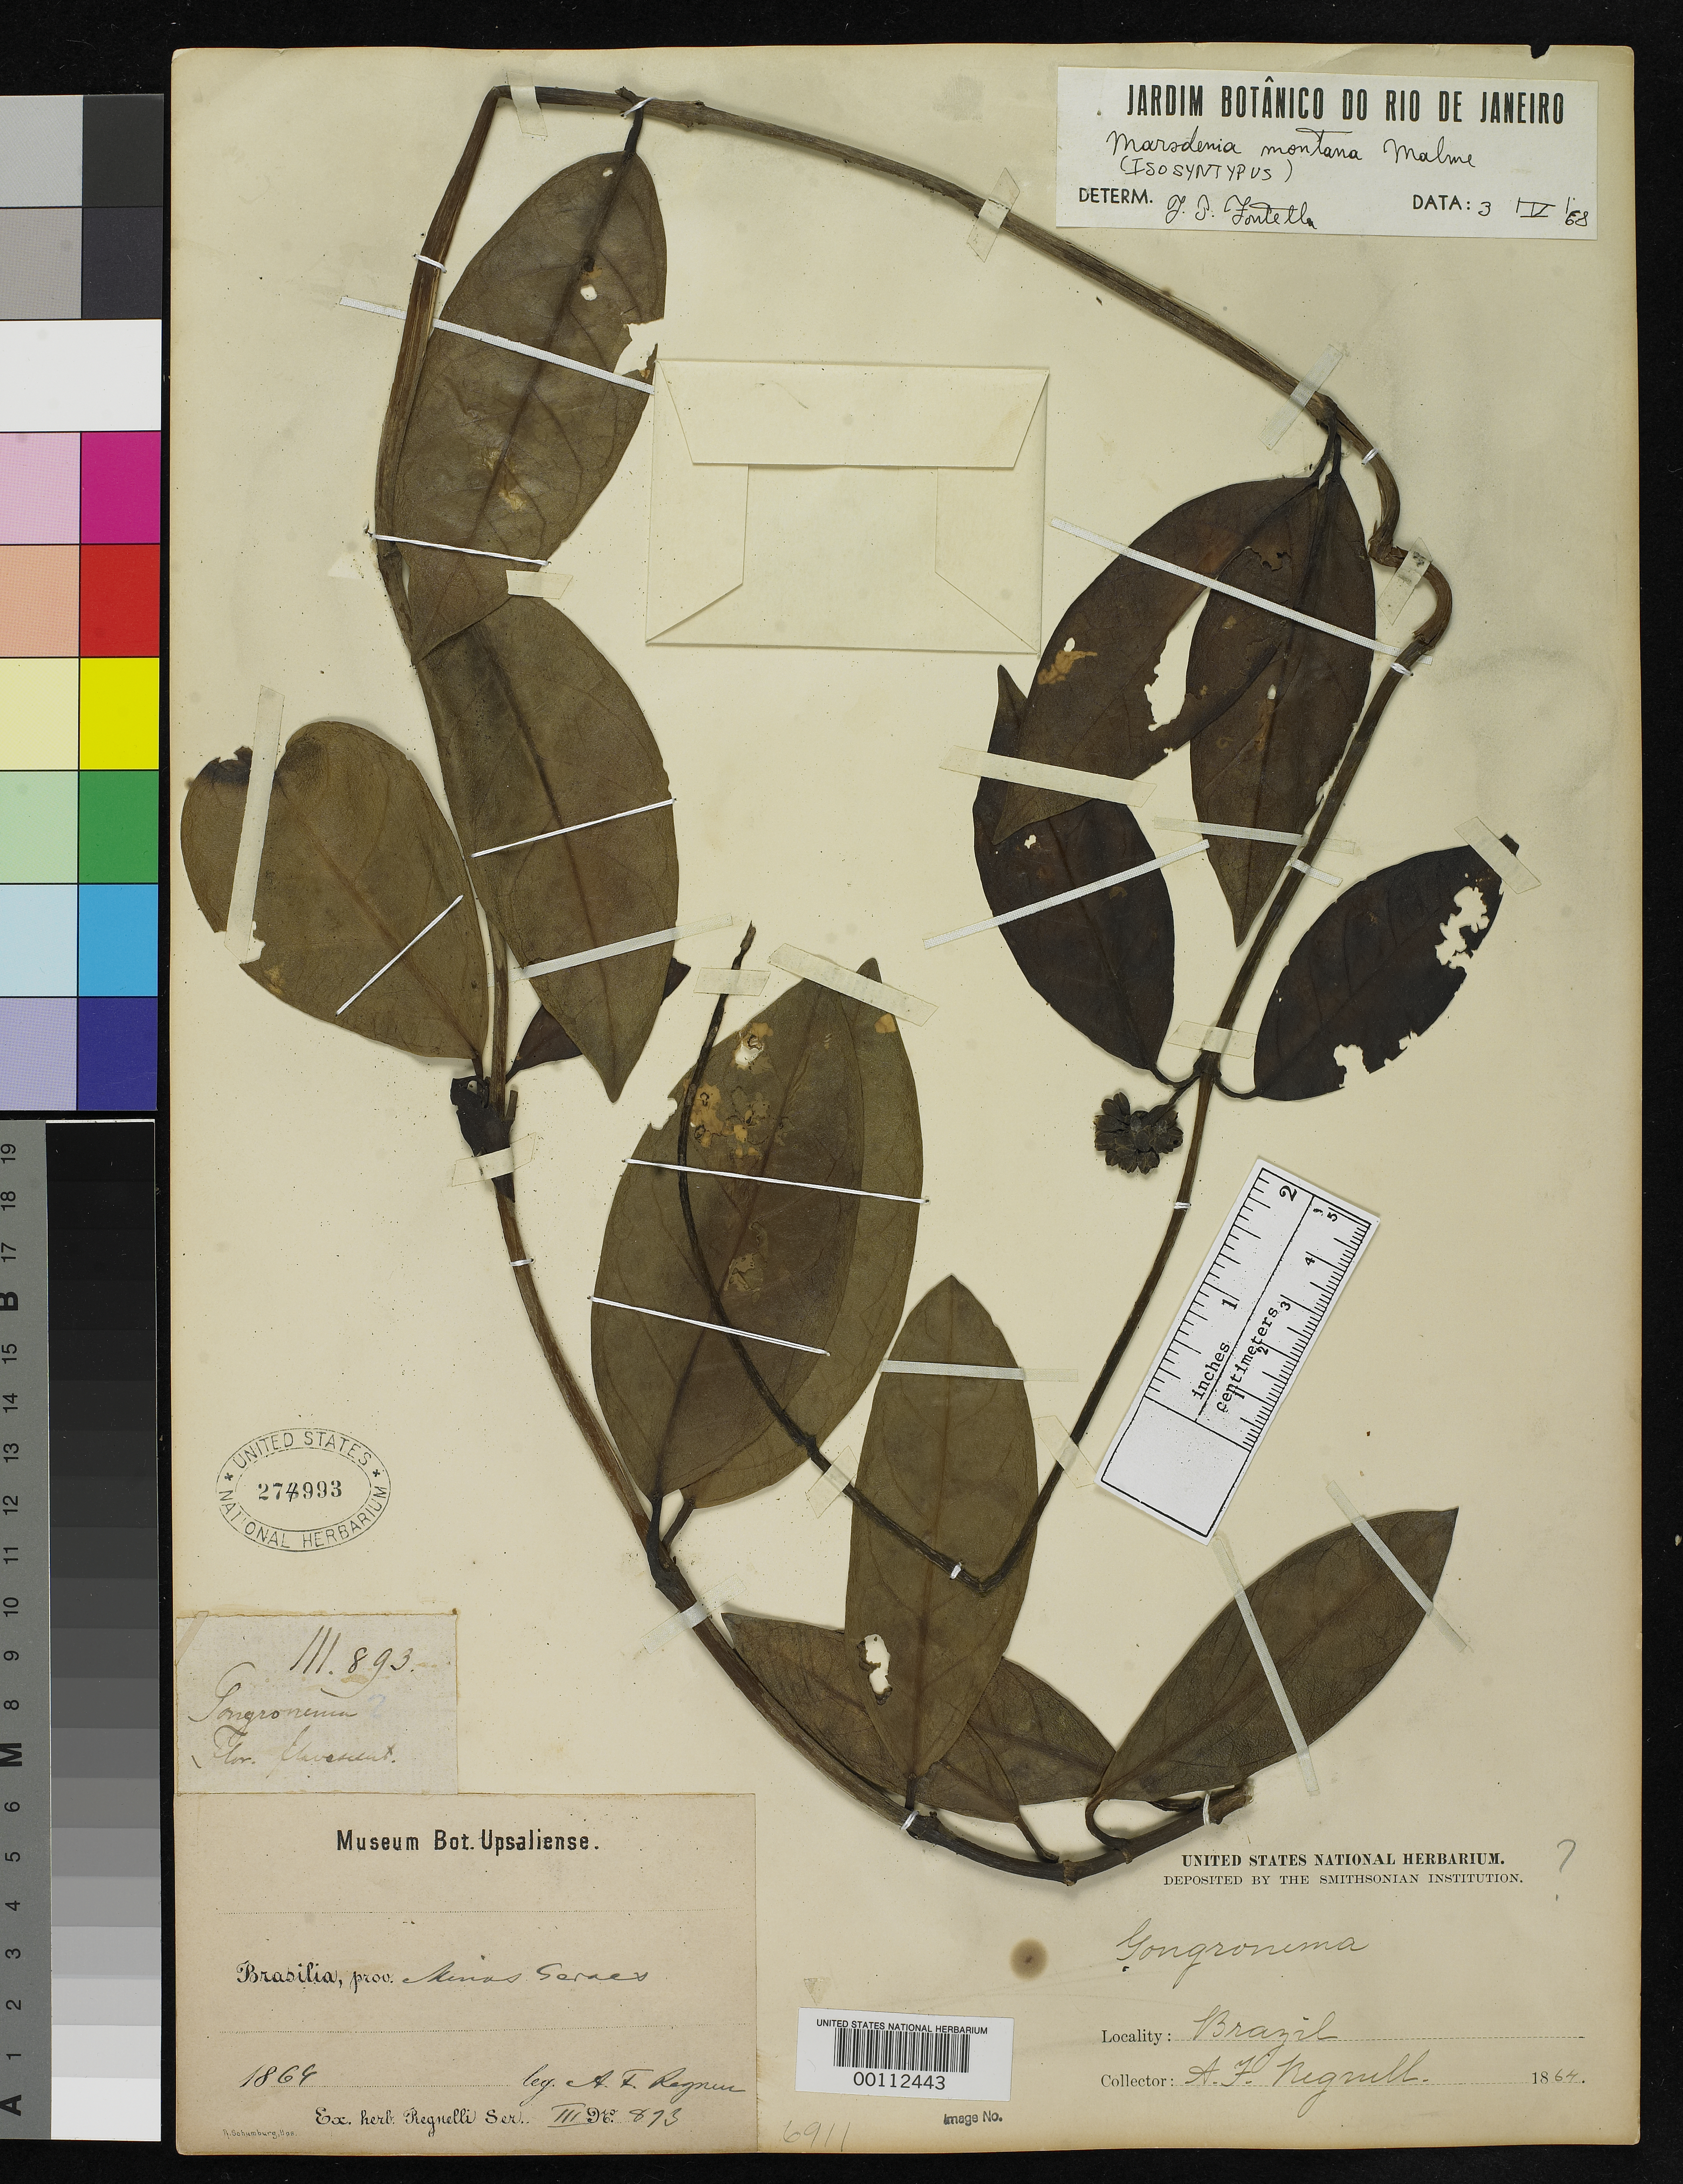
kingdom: Plantae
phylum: Tracheophyta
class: Magnoliopsida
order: Gentianales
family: Apocynaceae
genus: Marsdenia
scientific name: Marsdenia montana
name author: Malme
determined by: Fontella, F. B.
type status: Isosyntype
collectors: A. F. Regnell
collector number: III 893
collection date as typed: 1864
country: Brazil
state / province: Minas Gerais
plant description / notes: Protologue cites "Regnell III: 893. 18/10 64 & 18 29/10 77".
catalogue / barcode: US 274993